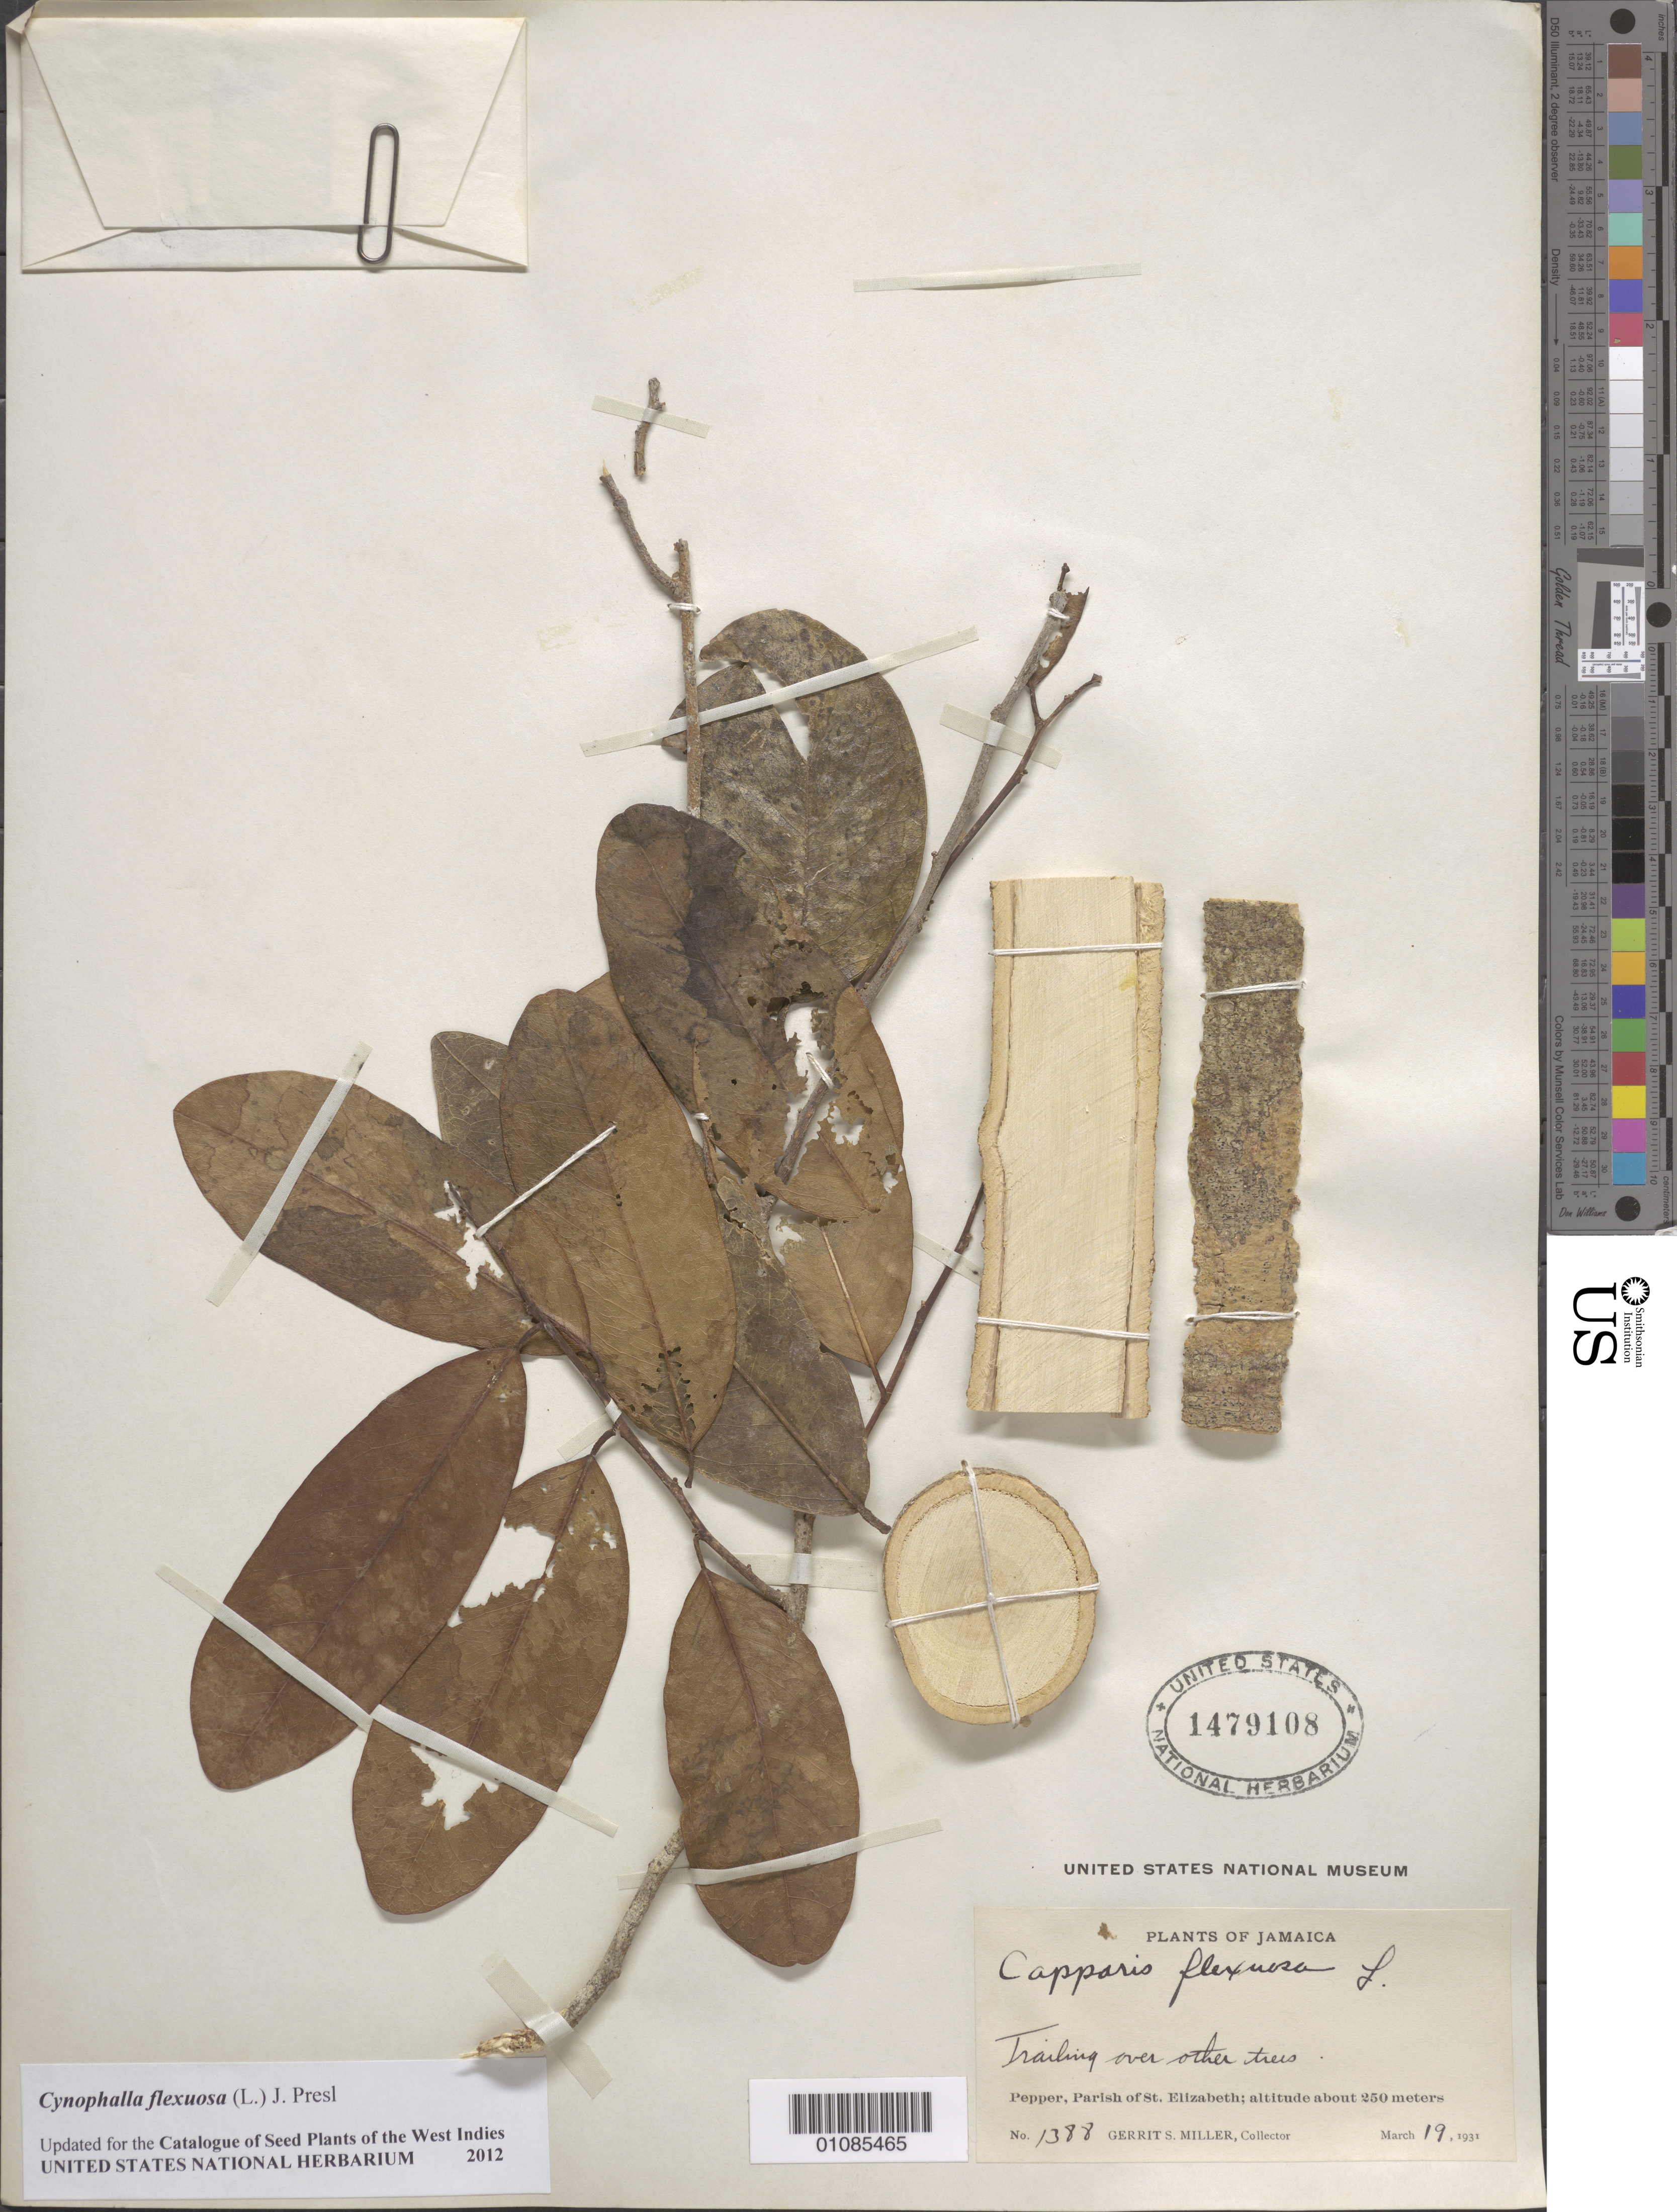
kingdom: Plantae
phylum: Tracheophyta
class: Magnoliopsida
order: Brassicales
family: Capparaceae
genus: Cynophalla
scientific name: Cynophalla flexuosa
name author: (L.) J. Presl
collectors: G. S. Miller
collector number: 1388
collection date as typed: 19 Mar 1931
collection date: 1931-03-19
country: Jamaica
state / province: Saint Elizabeth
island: Jamaica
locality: Pepper.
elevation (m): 250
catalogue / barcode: US 1479108